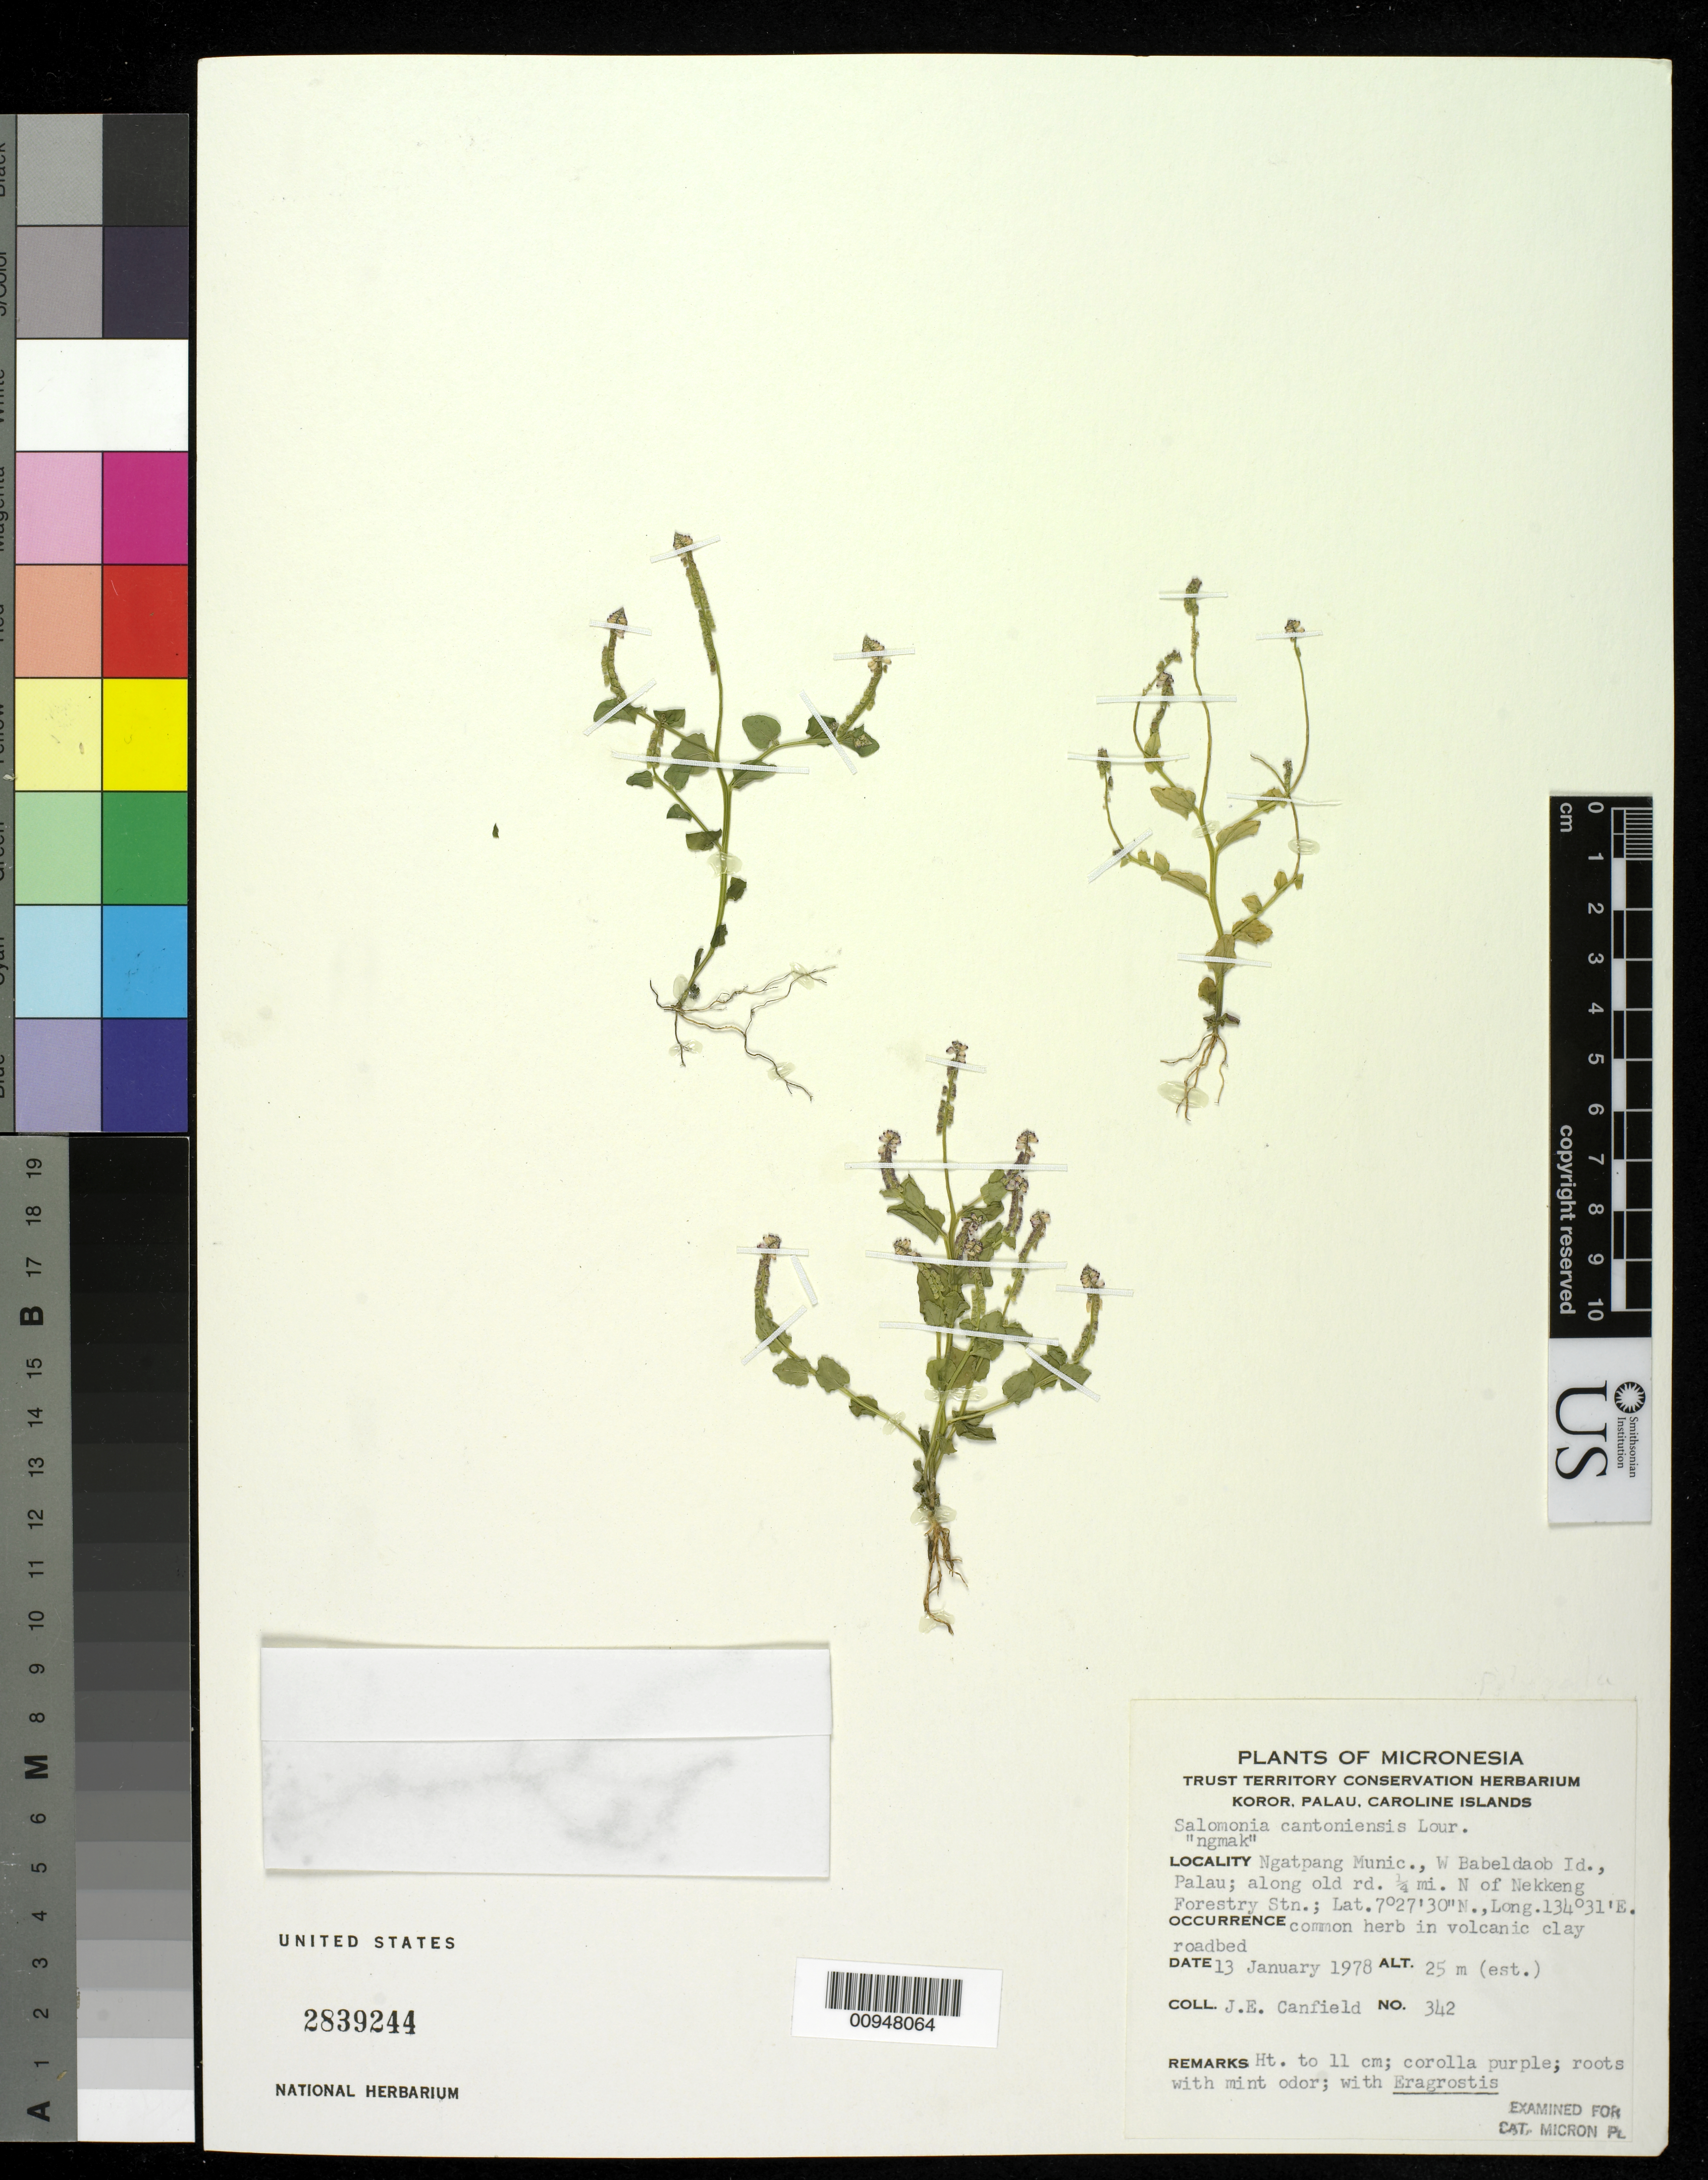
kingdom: Plantae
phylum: Tracheophyta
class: Magnoliopsida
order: Fabales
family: Polygalaceae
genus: Salomonia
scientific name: Salomonia cantoniensis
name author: Lour.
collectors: J. E. Canfield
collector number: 342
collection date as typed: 13 Jan 1978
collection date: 1978-01-13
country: Palau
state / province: Ngatpang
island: Babeldaob [Babelthuap]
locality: West Babeldaob Island, 1/4 mile north of Nekkeng Forestry Station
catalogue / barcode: US 2839244